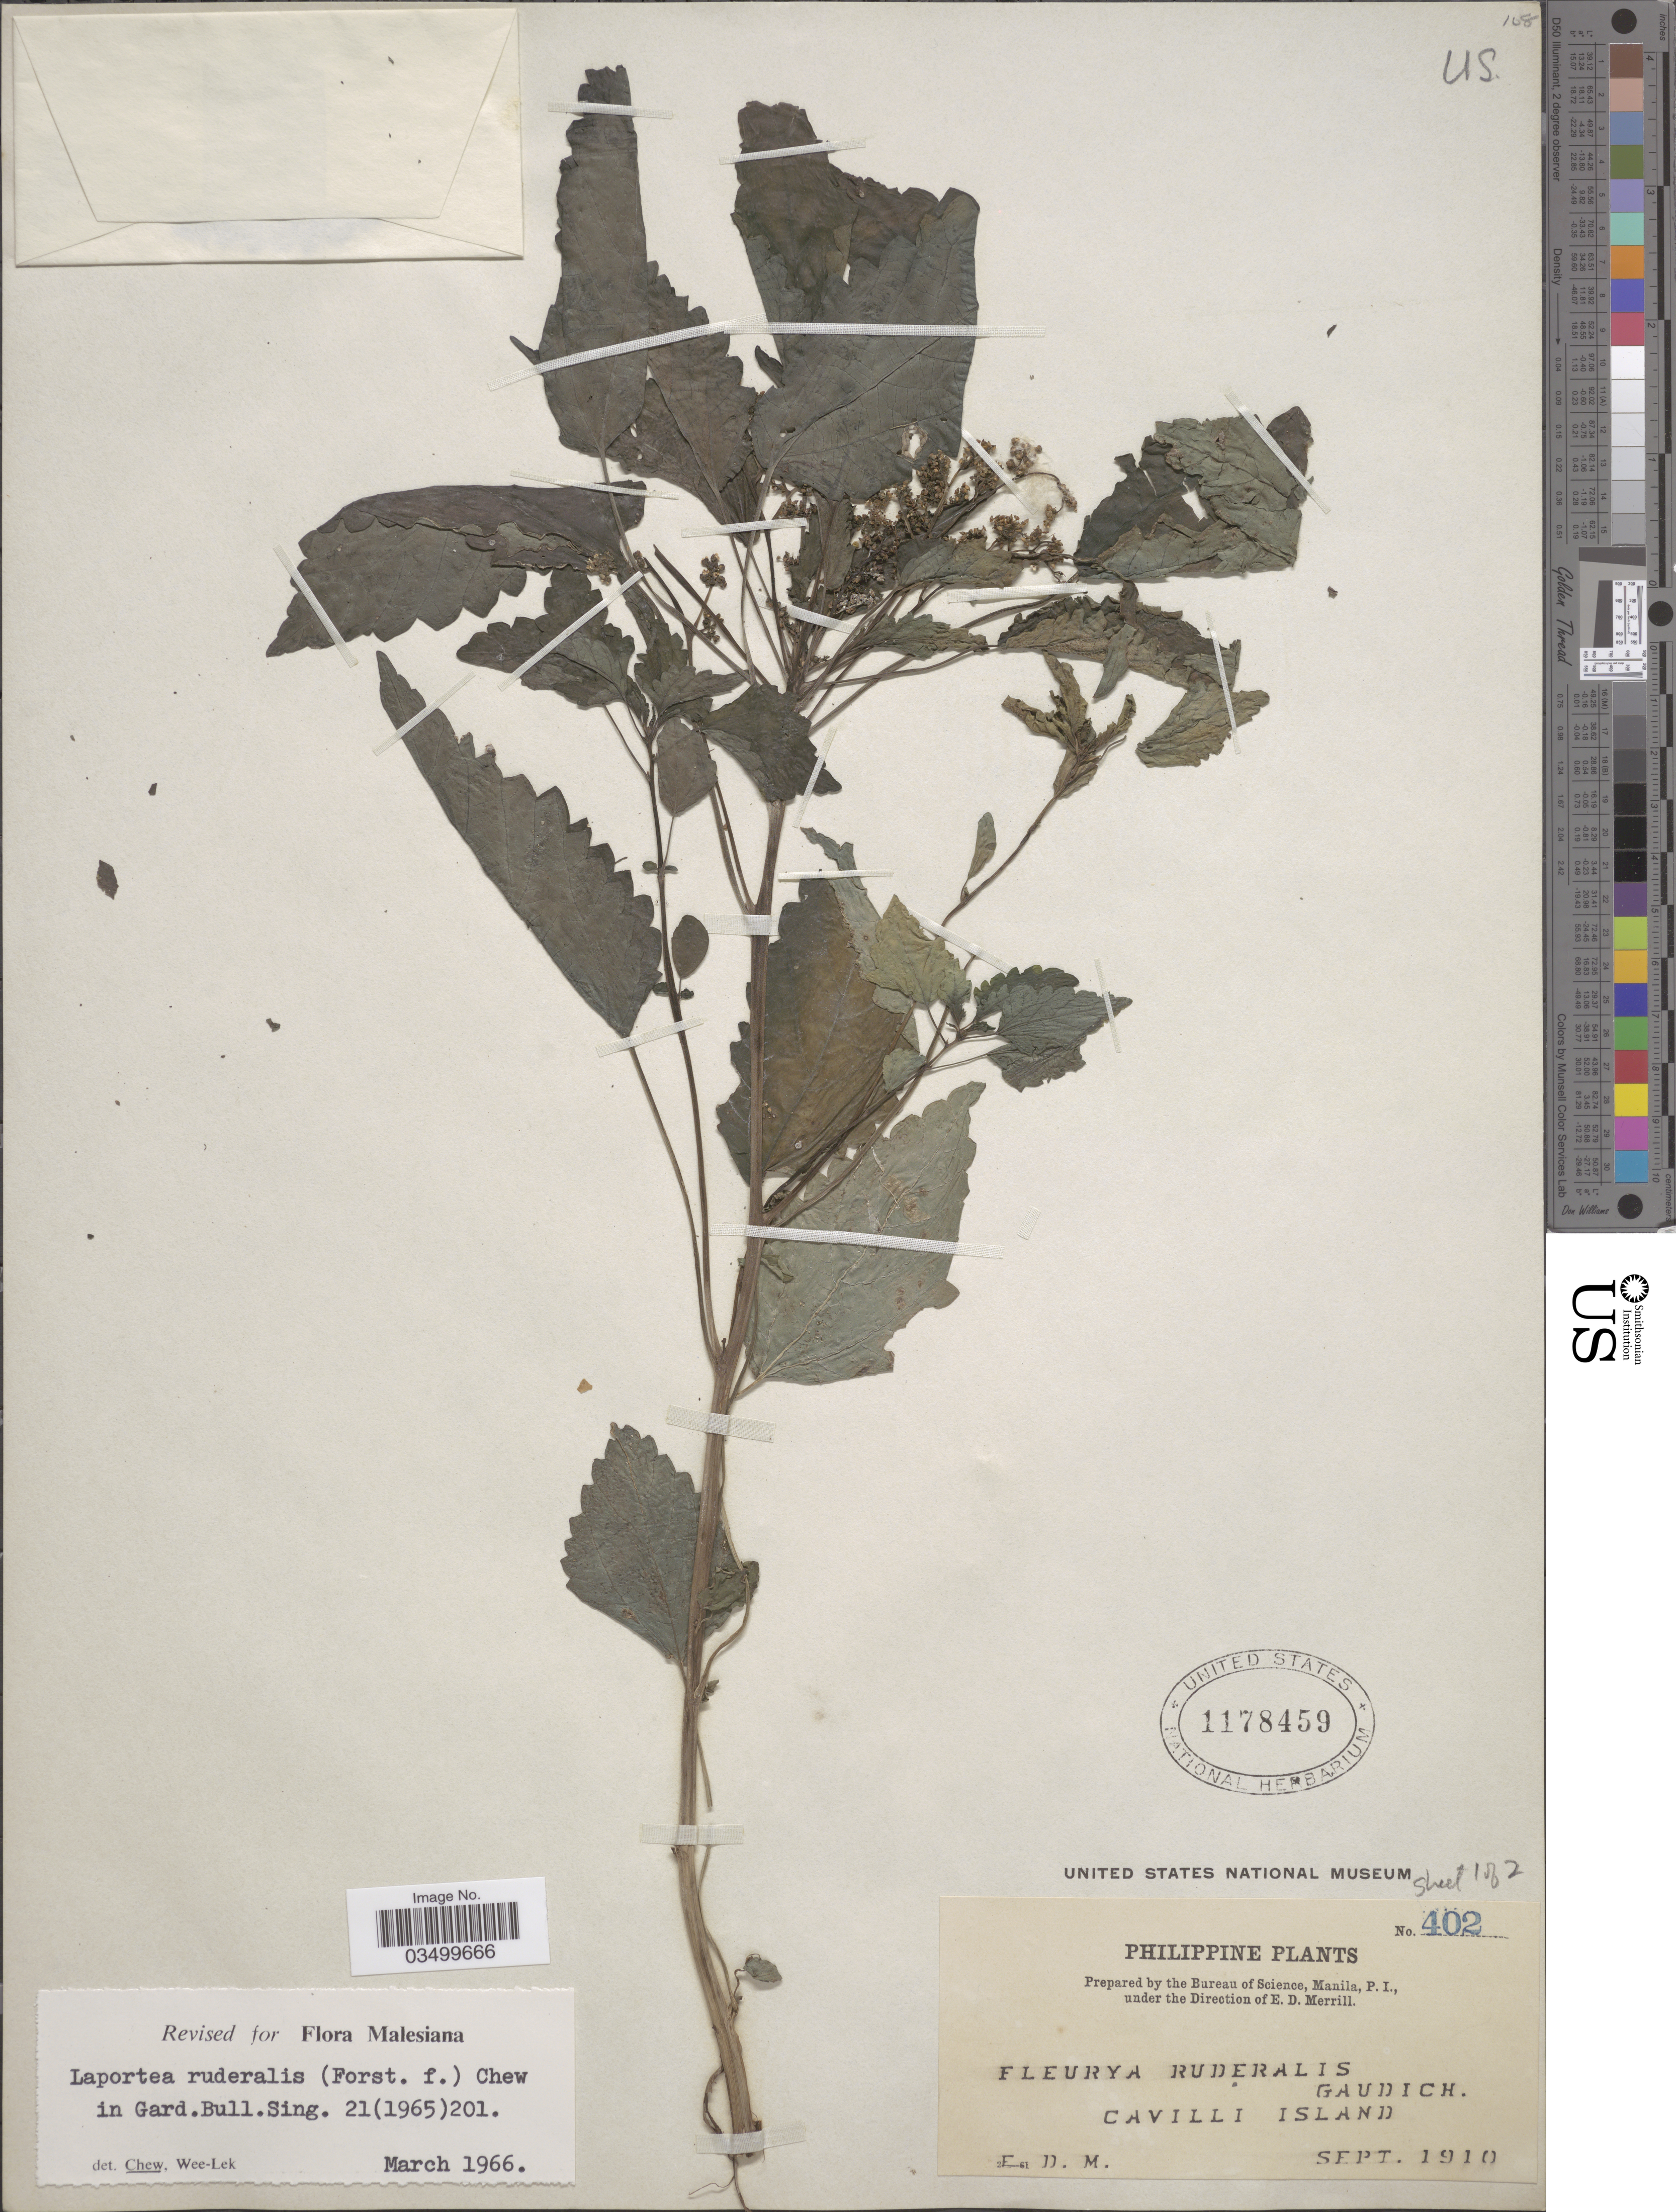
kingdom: Plantae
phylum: Tracheophyta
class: Magnoliopsida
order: Rosales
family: Urticaceae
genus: Laportea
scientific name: Laportea ruderalis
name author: (G. Forst.) Chew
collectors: E. Merrill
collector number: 402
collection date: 1910-09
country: Philippines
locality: Cavilli Island.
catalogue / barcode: US 1178459